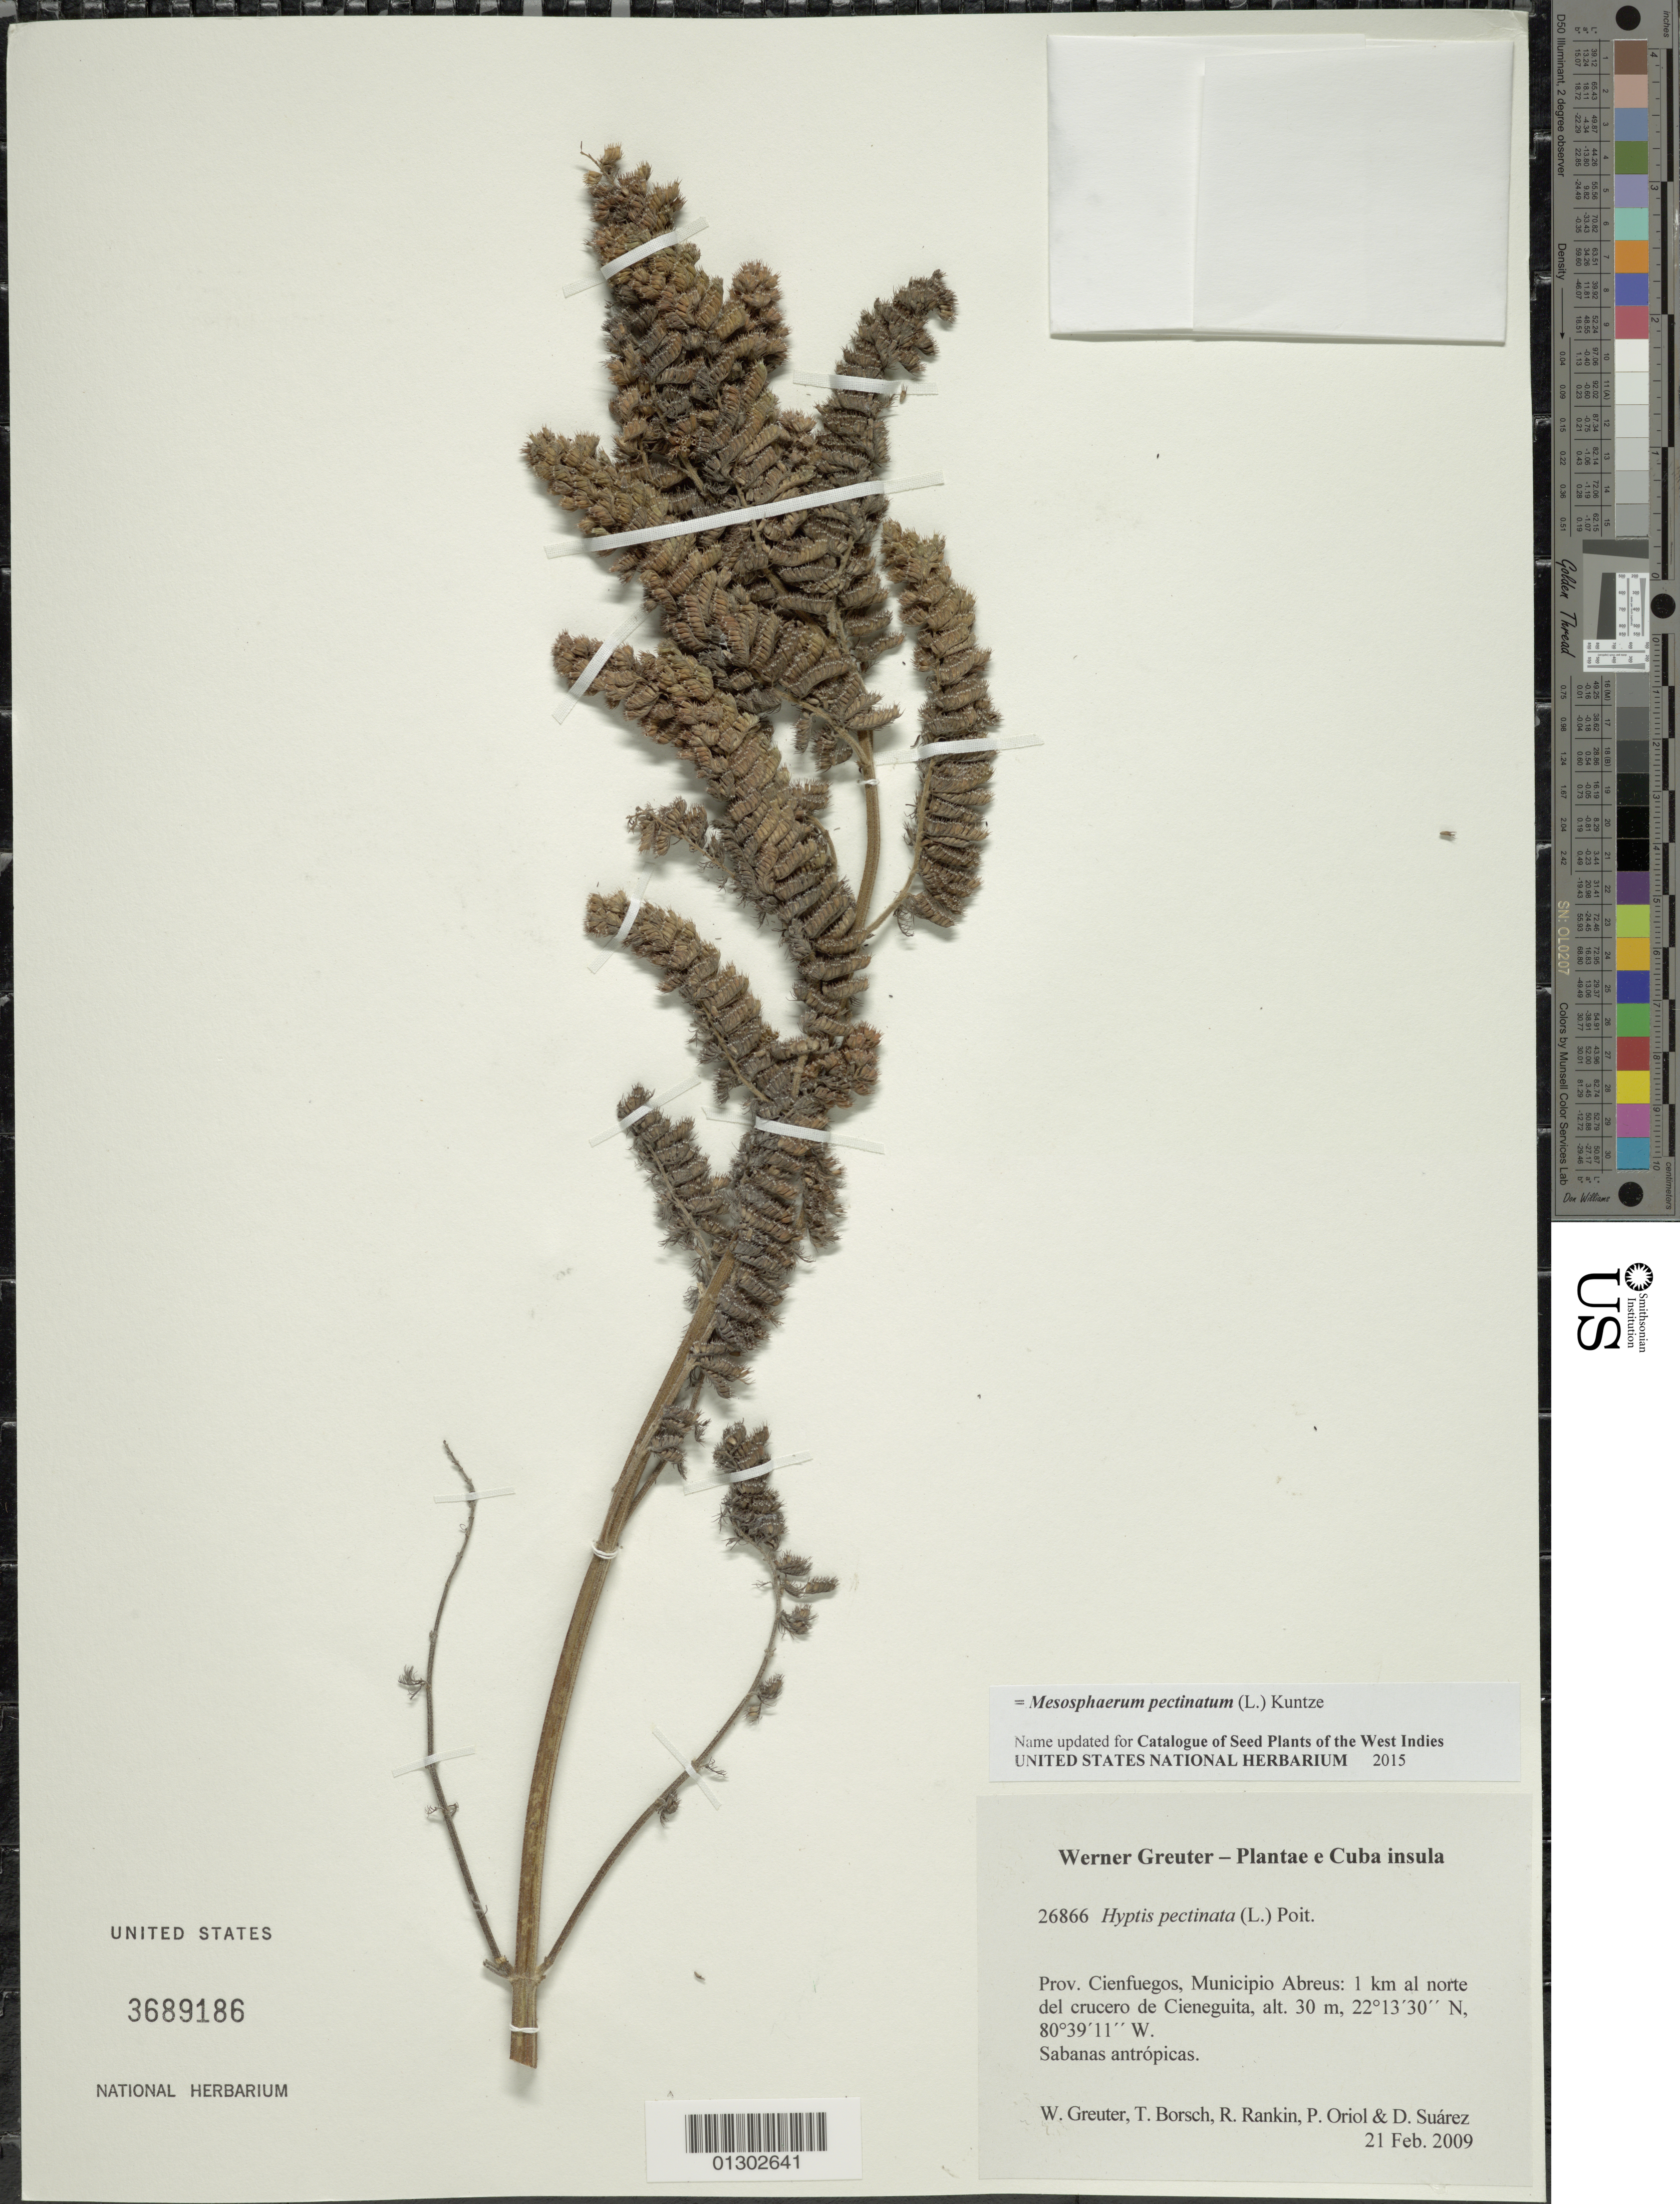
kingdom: Plantae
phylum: Tracheophyta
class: Magnoliopsida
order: Lamiales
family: Lamiaceae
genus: Mesosphaerum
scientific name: Mesosphaerum pectinatum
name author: (L.) Kuntze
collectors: W. R. Greuter, T. Borsch, R. Rankin Rodriguez, P. Oriol & D. Suárez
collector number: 26866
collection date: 2009-02-21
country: Cuba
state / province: Cienfuegos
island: Cuba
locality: Municipio Abreus: 1 km norte del crucero de Cieneguita.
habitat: Sabanas antrópicas.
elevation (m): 30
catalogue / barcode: US 3689186